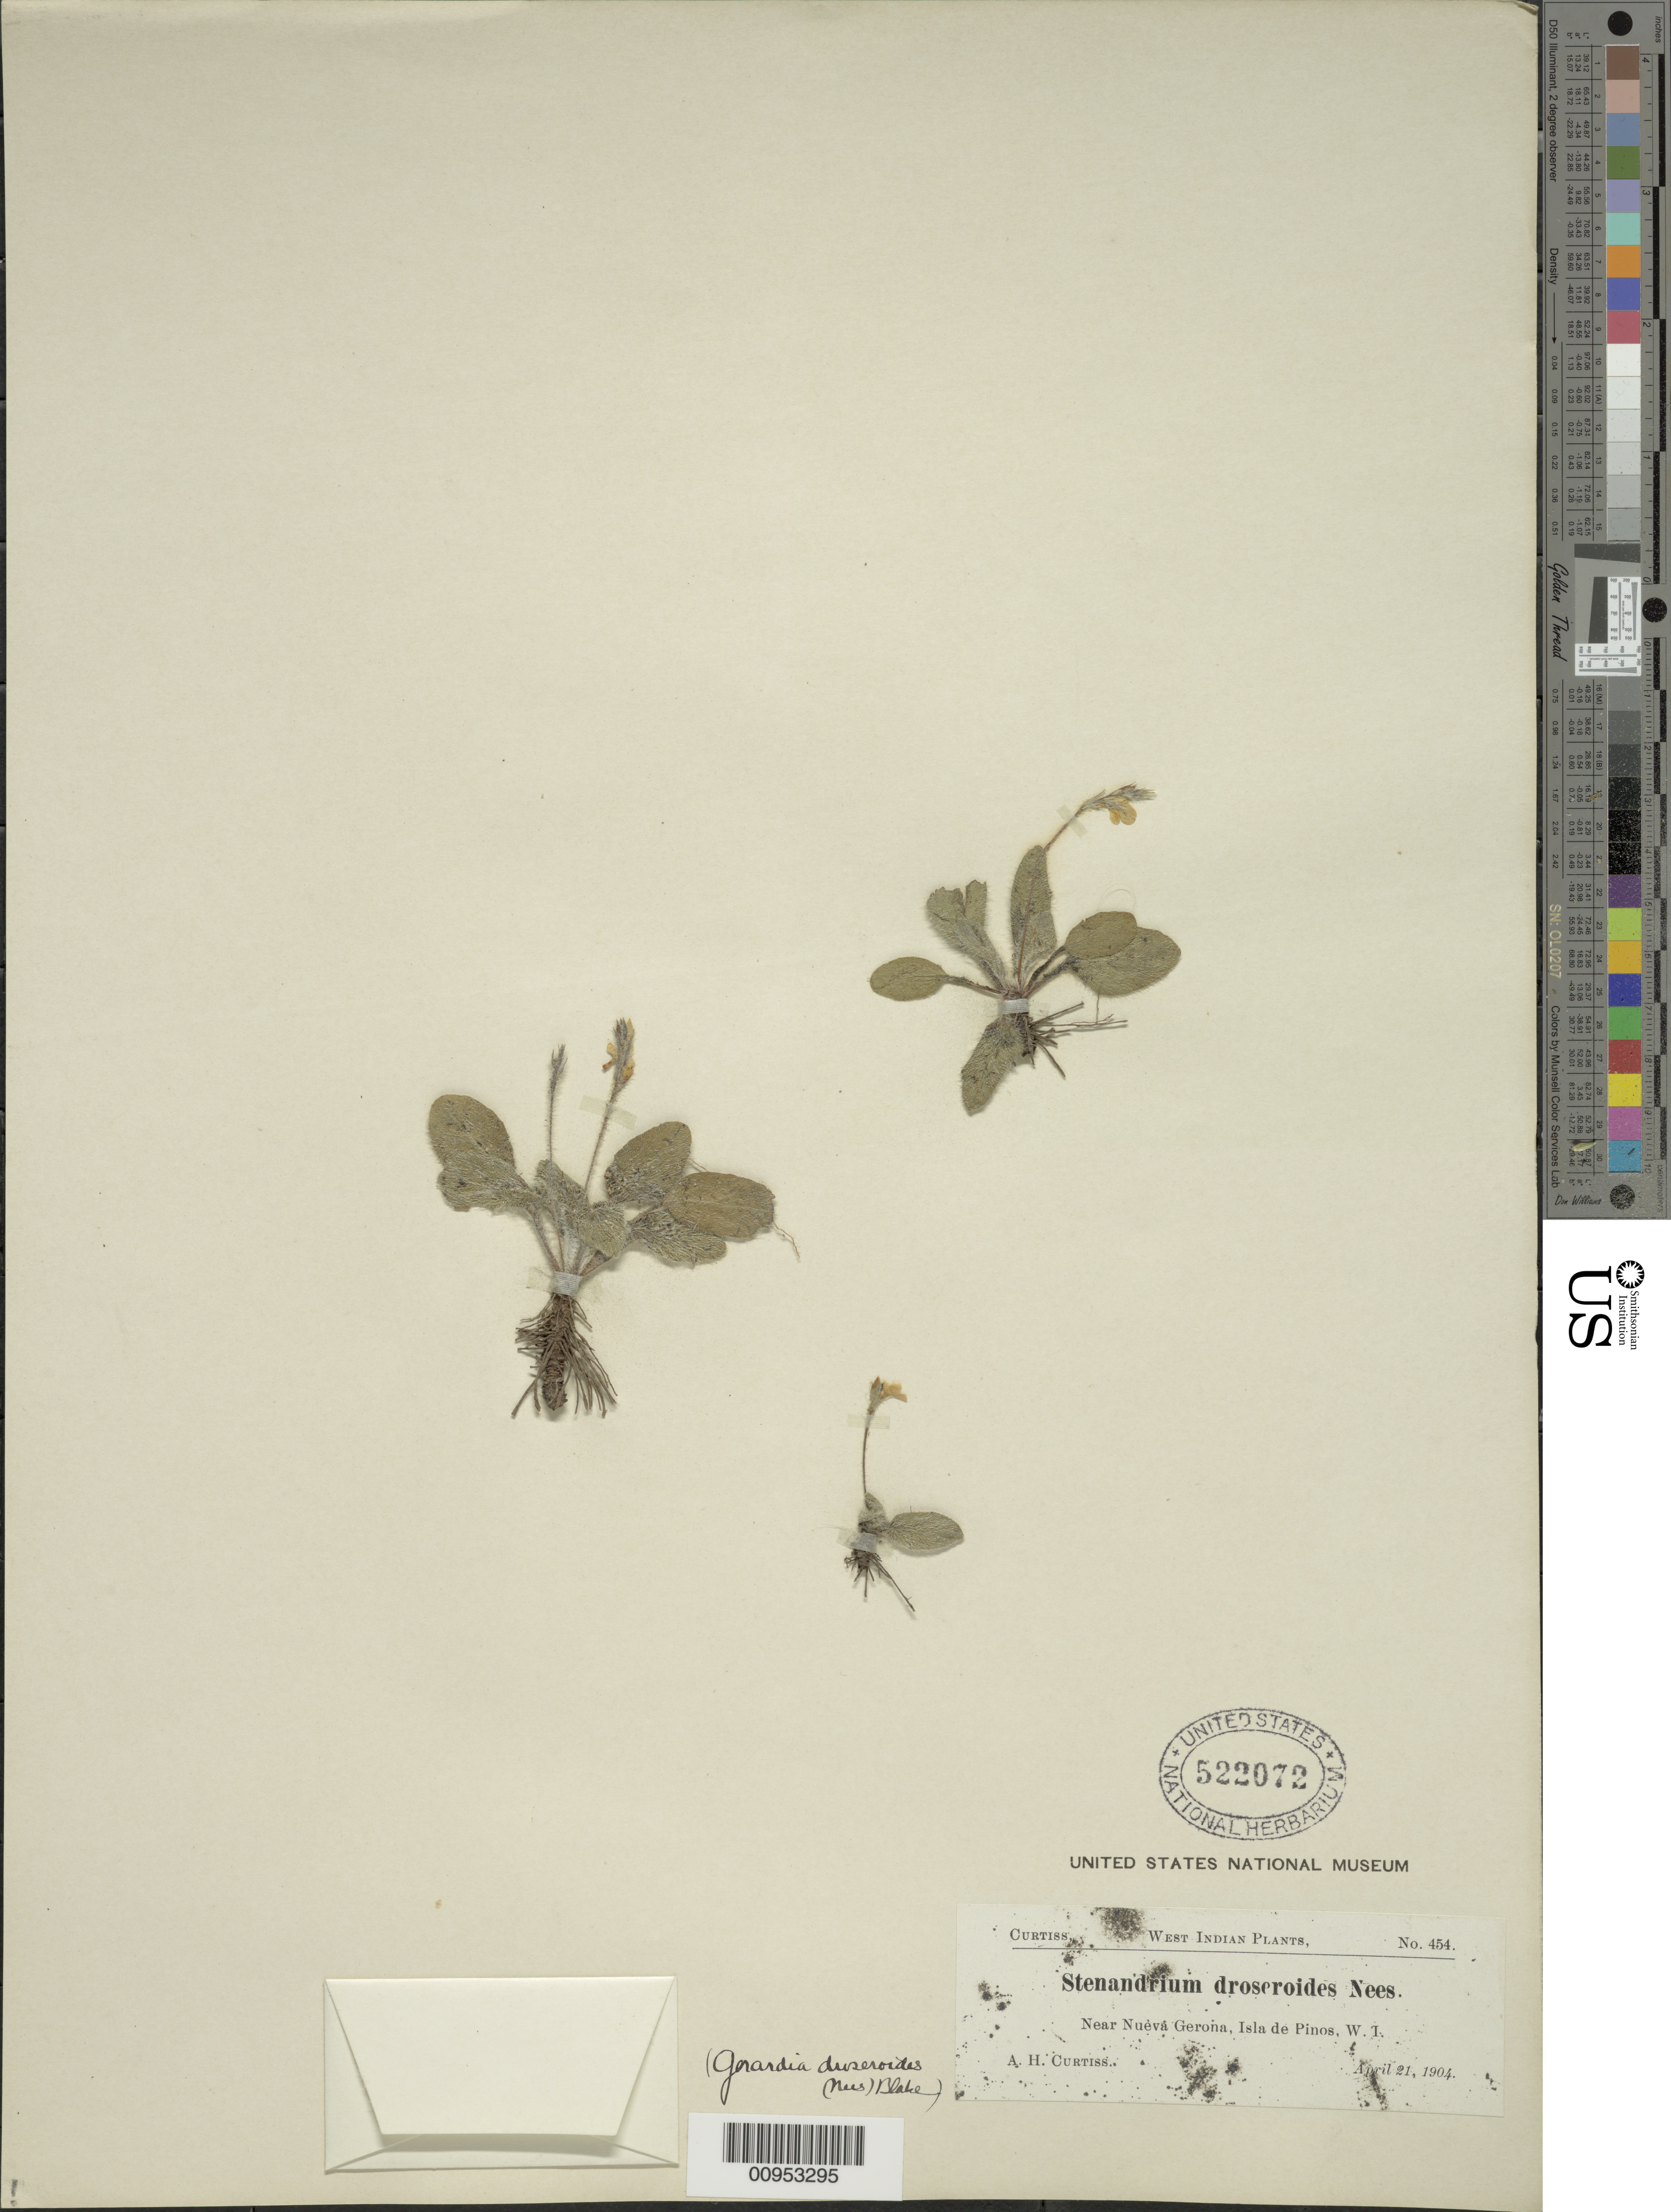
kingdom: Plantae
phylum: Tracheophyta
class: Magnoliopsida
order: Lamiales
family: Acanthaceae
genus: Stenandrium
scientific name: Stenandrium droseroides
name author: Nees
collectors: A. H. Curtiss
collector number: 454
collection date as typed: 21 Apr 1904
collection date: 1904-04-21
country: Cuba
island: Isla de la Juventud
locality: Isle of Pines, Near Nueva Gerona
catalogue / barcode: US 522072